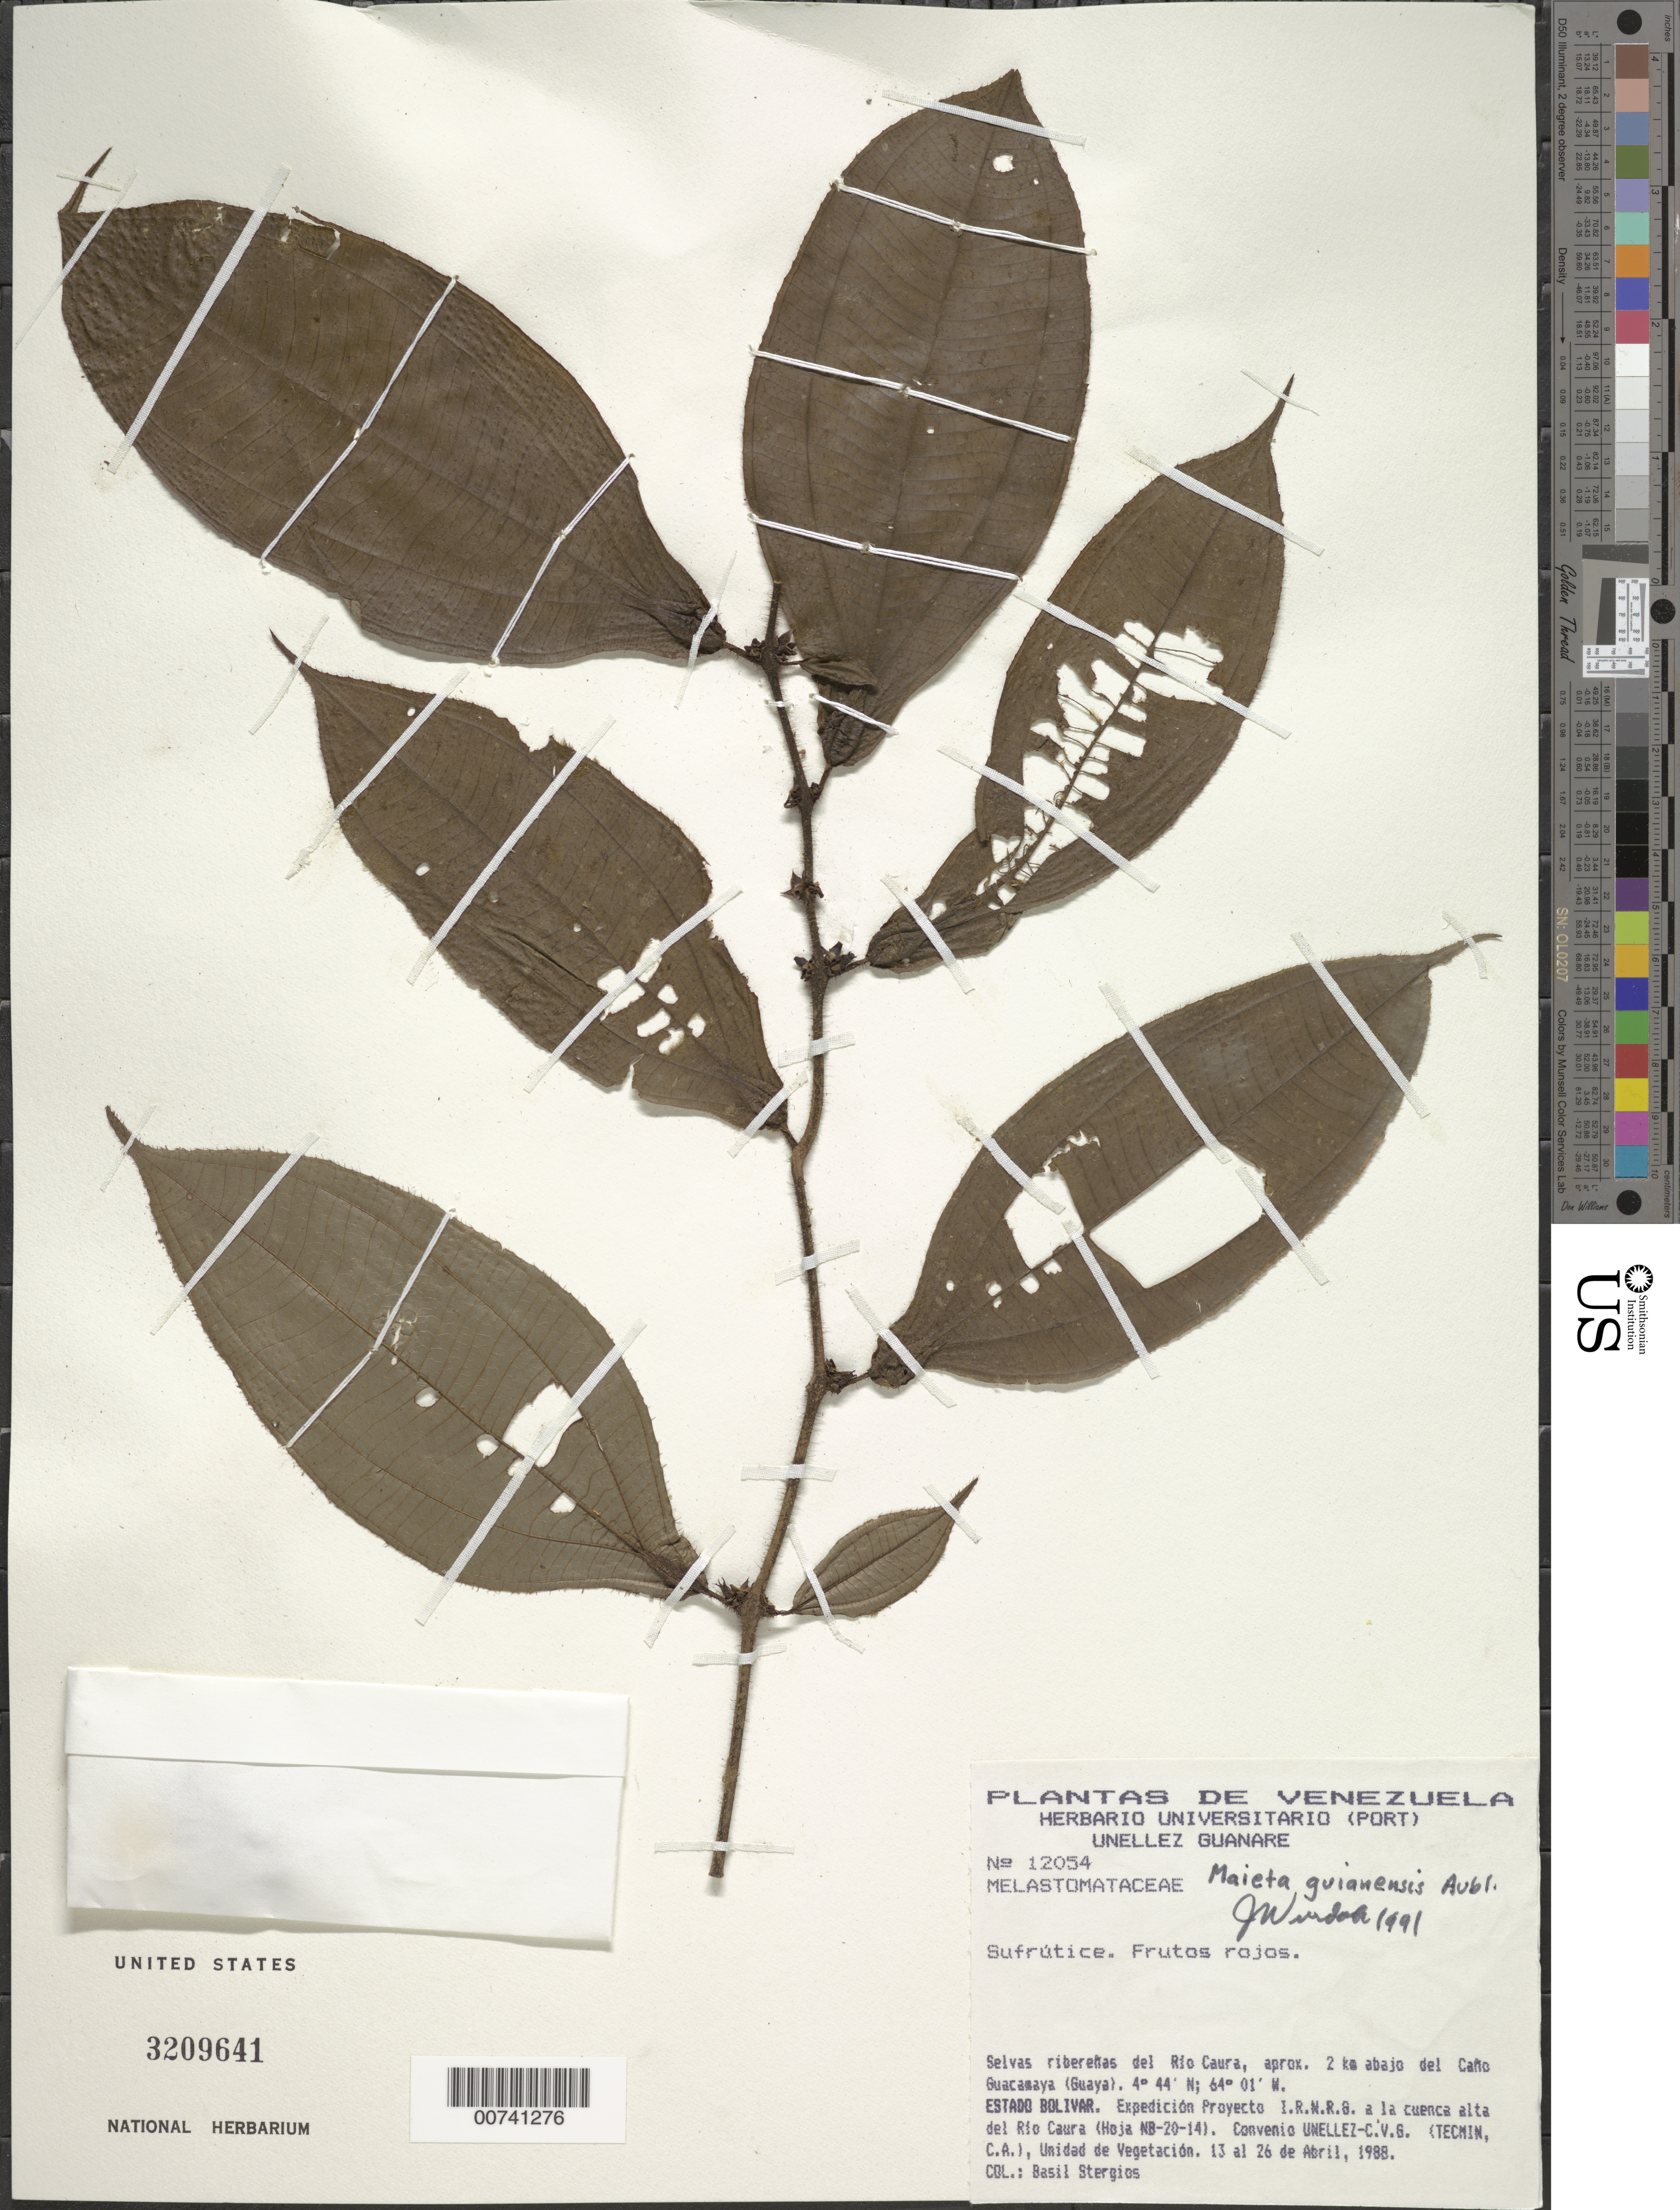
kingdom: Plantae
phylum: Tracheophyta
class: Magnoliopsida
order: Myrtales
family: Melastomataceae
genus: Maieta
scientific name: Maieta guianensis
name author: Aubl.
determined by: Wurdack, John J., (US), US (UNITED STATES)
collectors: B. G. Stergios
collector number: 12054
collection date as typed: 13-Apr-88 to 26-Apr-88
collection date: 1988-04-13/1988-04-26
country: Venezuela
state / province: Bolívar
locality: Río Caura, 2 km del Caño Guacamaya (Guaya)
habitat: Selvas riberenas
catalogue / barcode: US 3209641